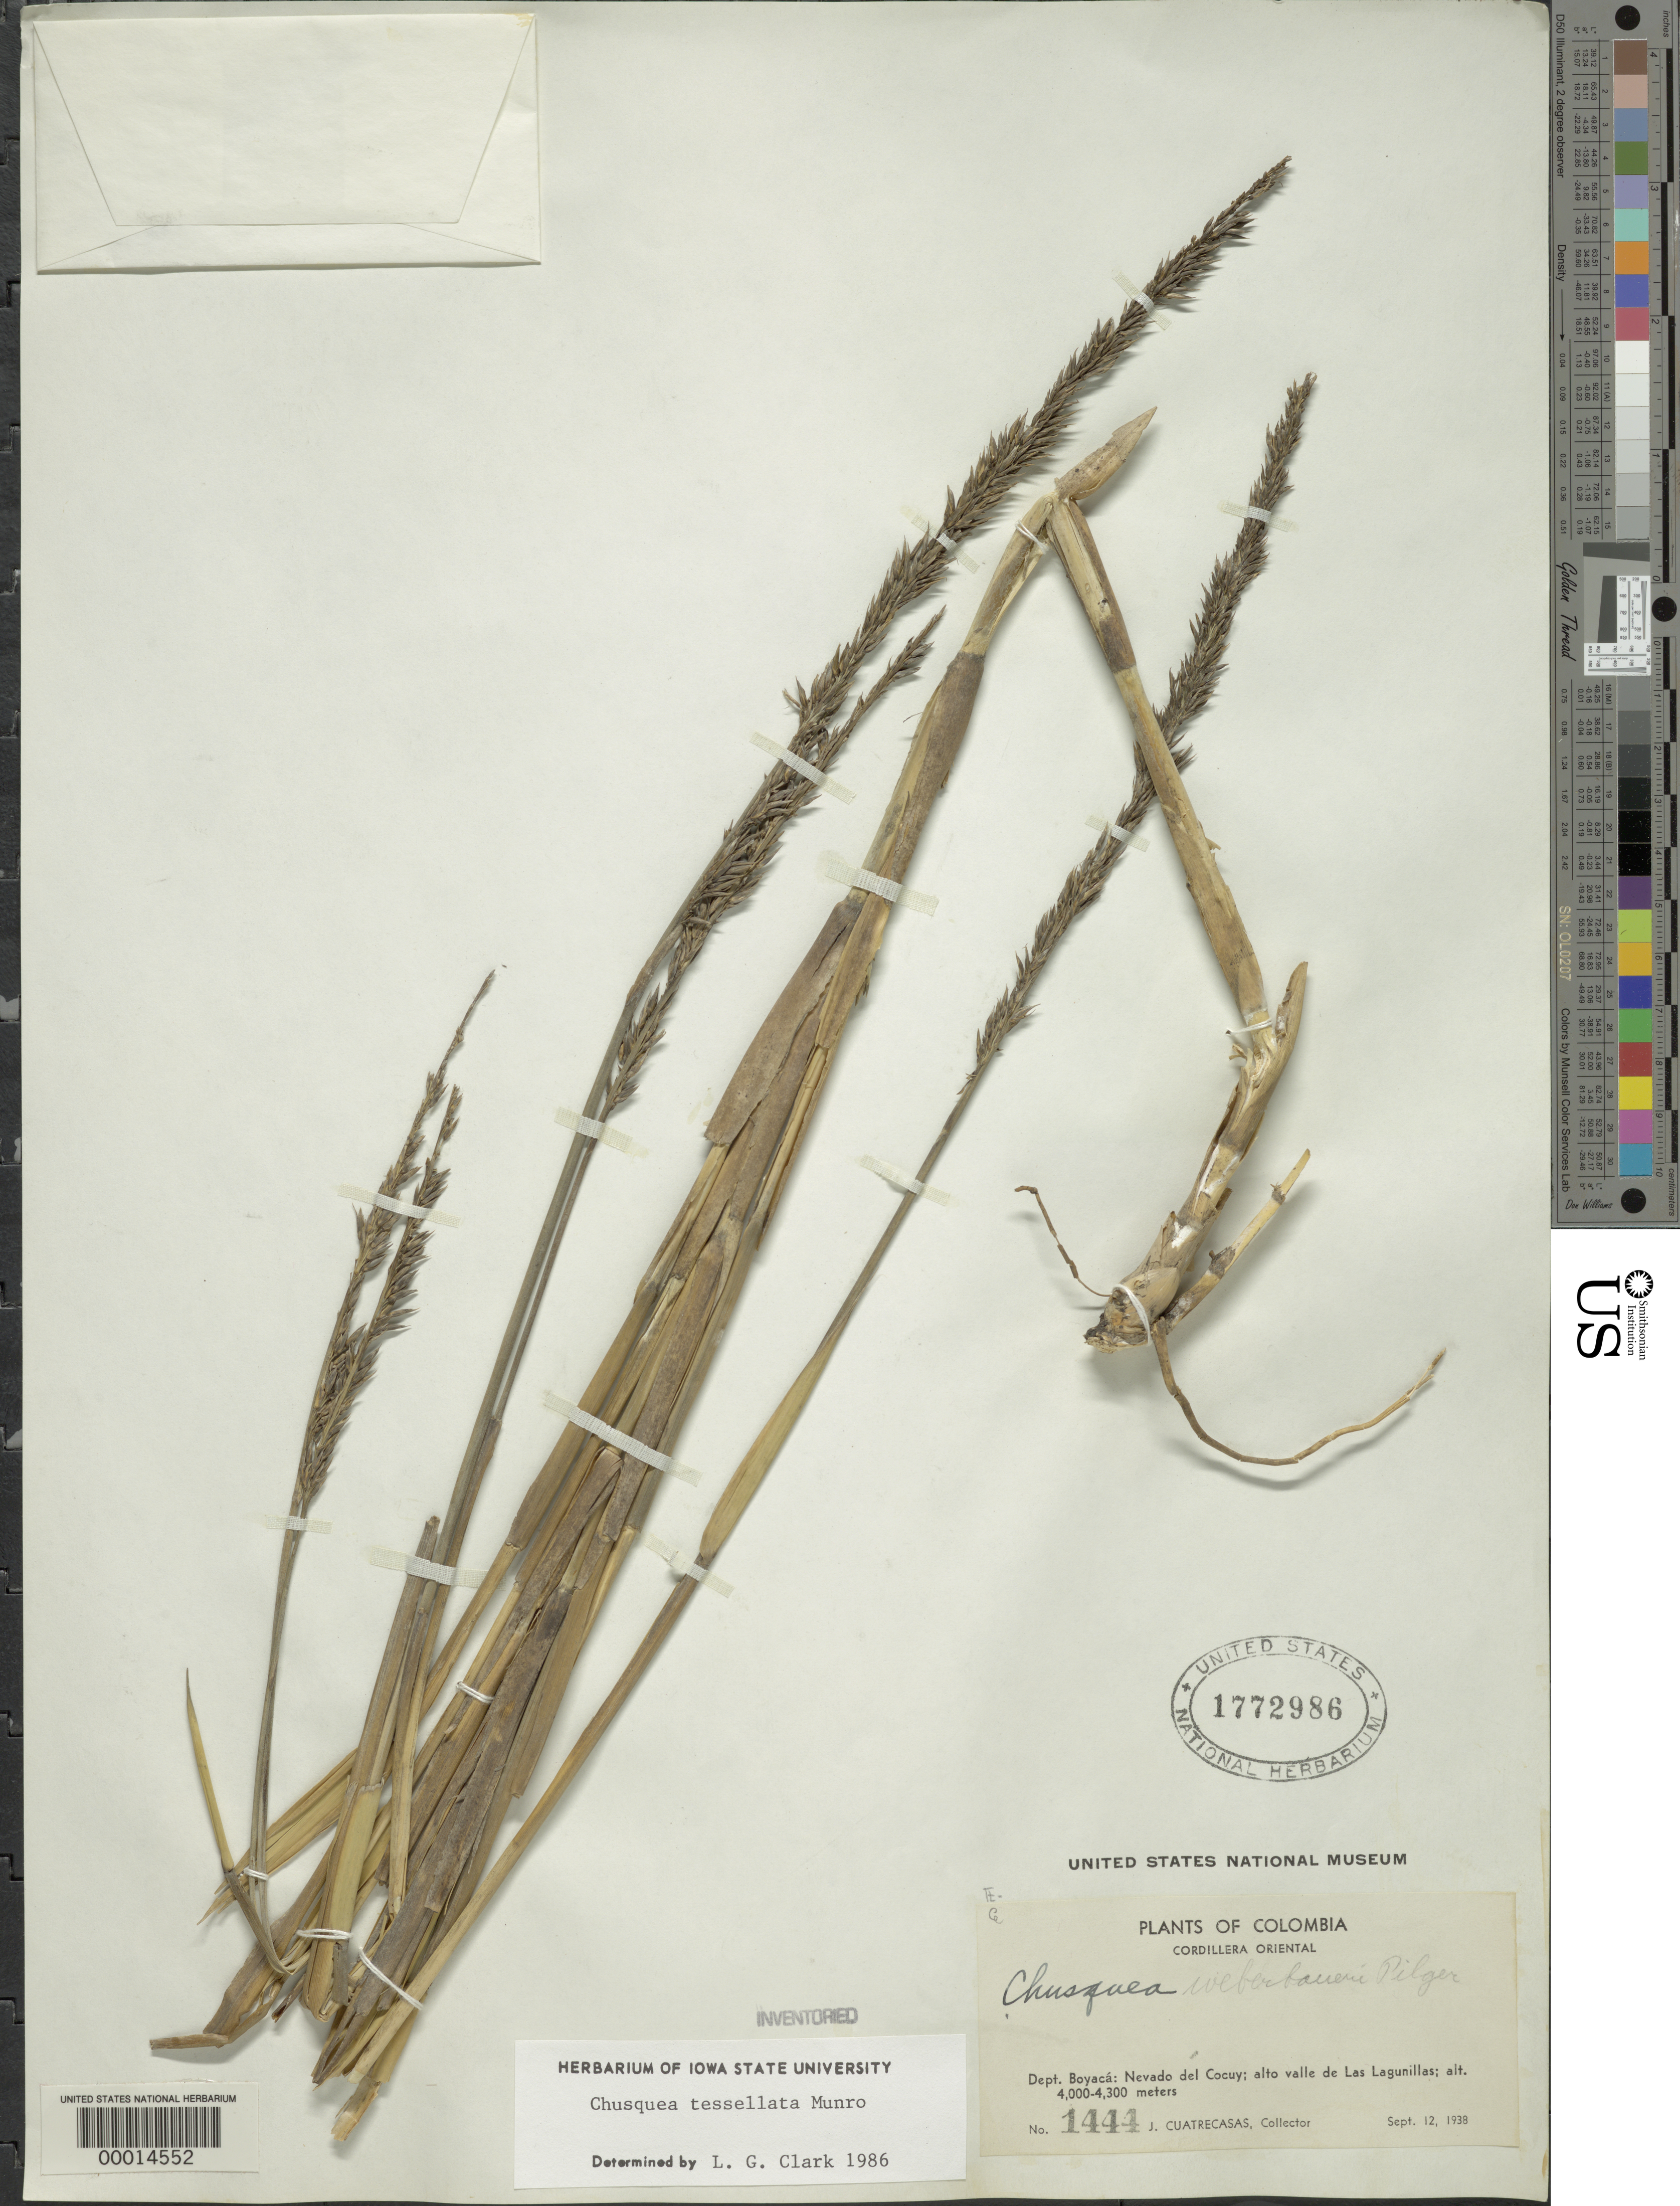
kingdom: Plantae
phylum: Tracheophyta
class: Liliopsida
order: Poales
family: Poaceae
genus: Chusquea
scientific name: Chusquea tessellata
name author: Munro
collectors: J. Cuatrecasas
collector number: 1444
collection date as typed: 12 Sep 1938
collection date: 1938-09-12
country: Colombia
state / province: Boyacá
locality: Nevada del Cocuy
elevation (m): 4000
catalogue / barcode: US 1772986